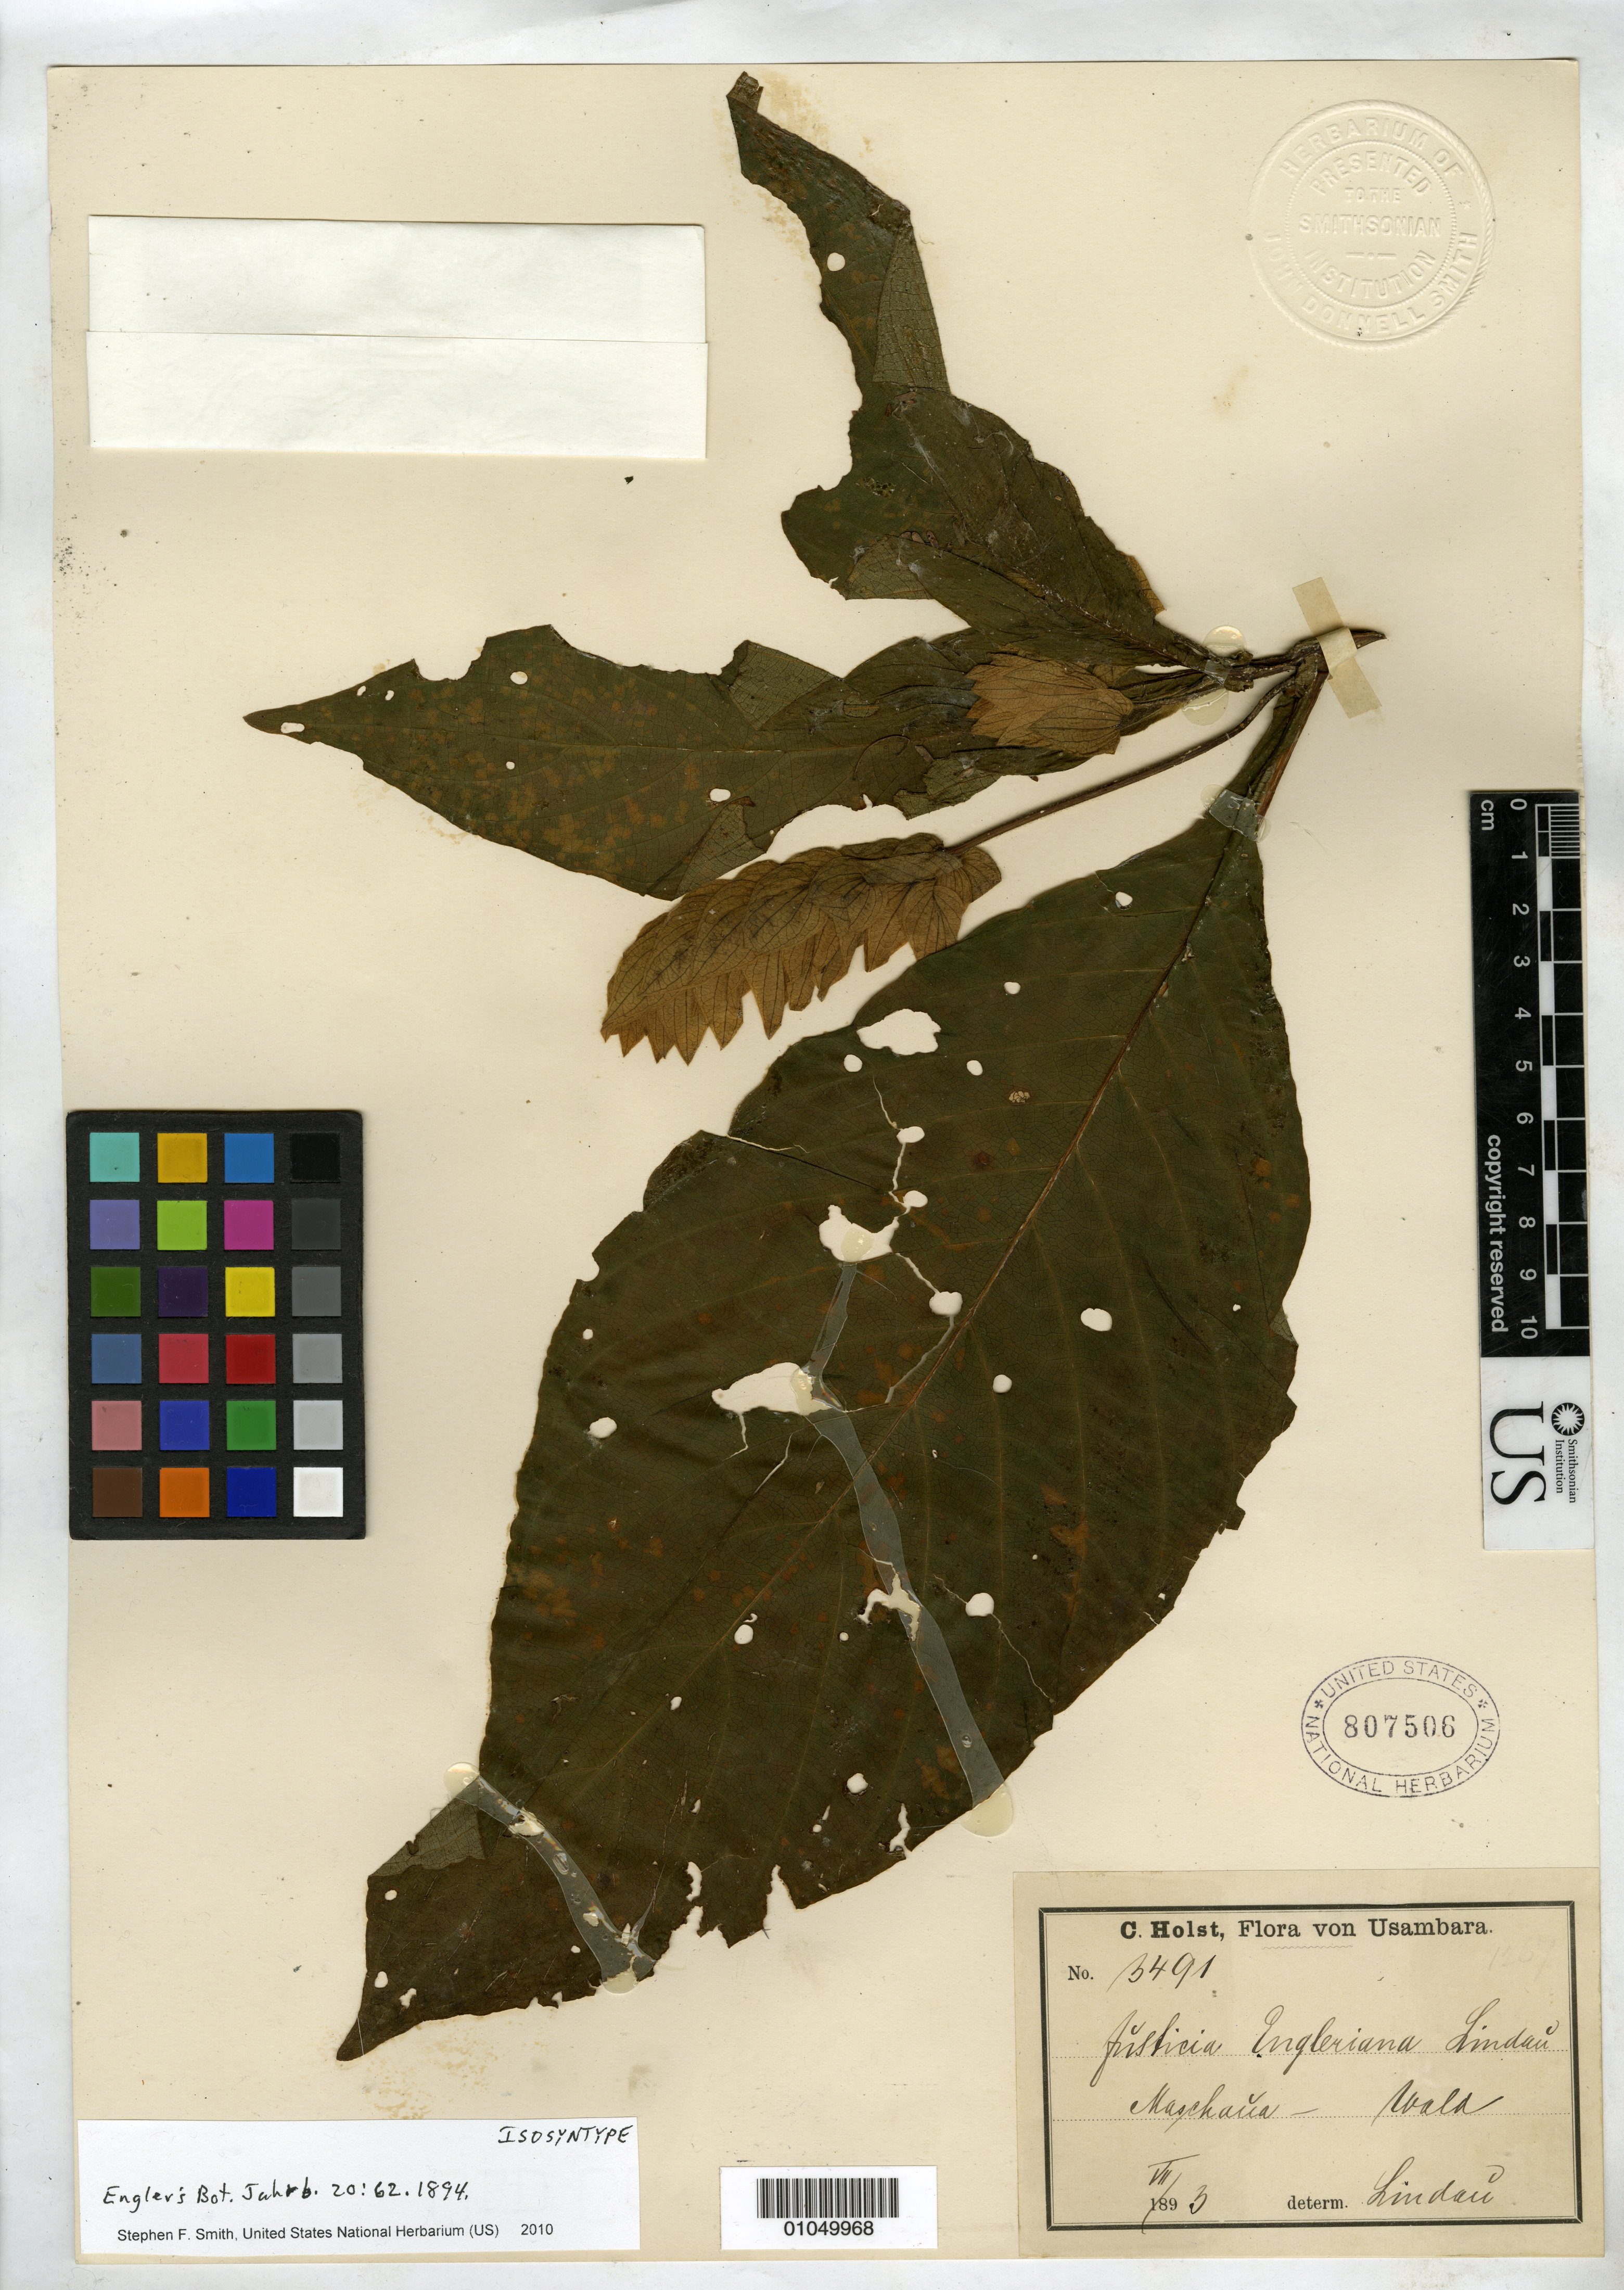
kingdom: Plantae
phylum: Tracheophyta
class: Magnoliopsida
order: Lamiales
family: Acanthaceae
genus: Justicia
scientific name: Justicia engleriana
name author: Lindau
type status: Isosyntype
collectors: C. H. Holst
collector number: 3491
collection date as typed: Jul 1893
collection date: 1893-07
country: Tanzania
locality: Usambara, Maschaua, Wald.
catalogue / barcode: US 807506